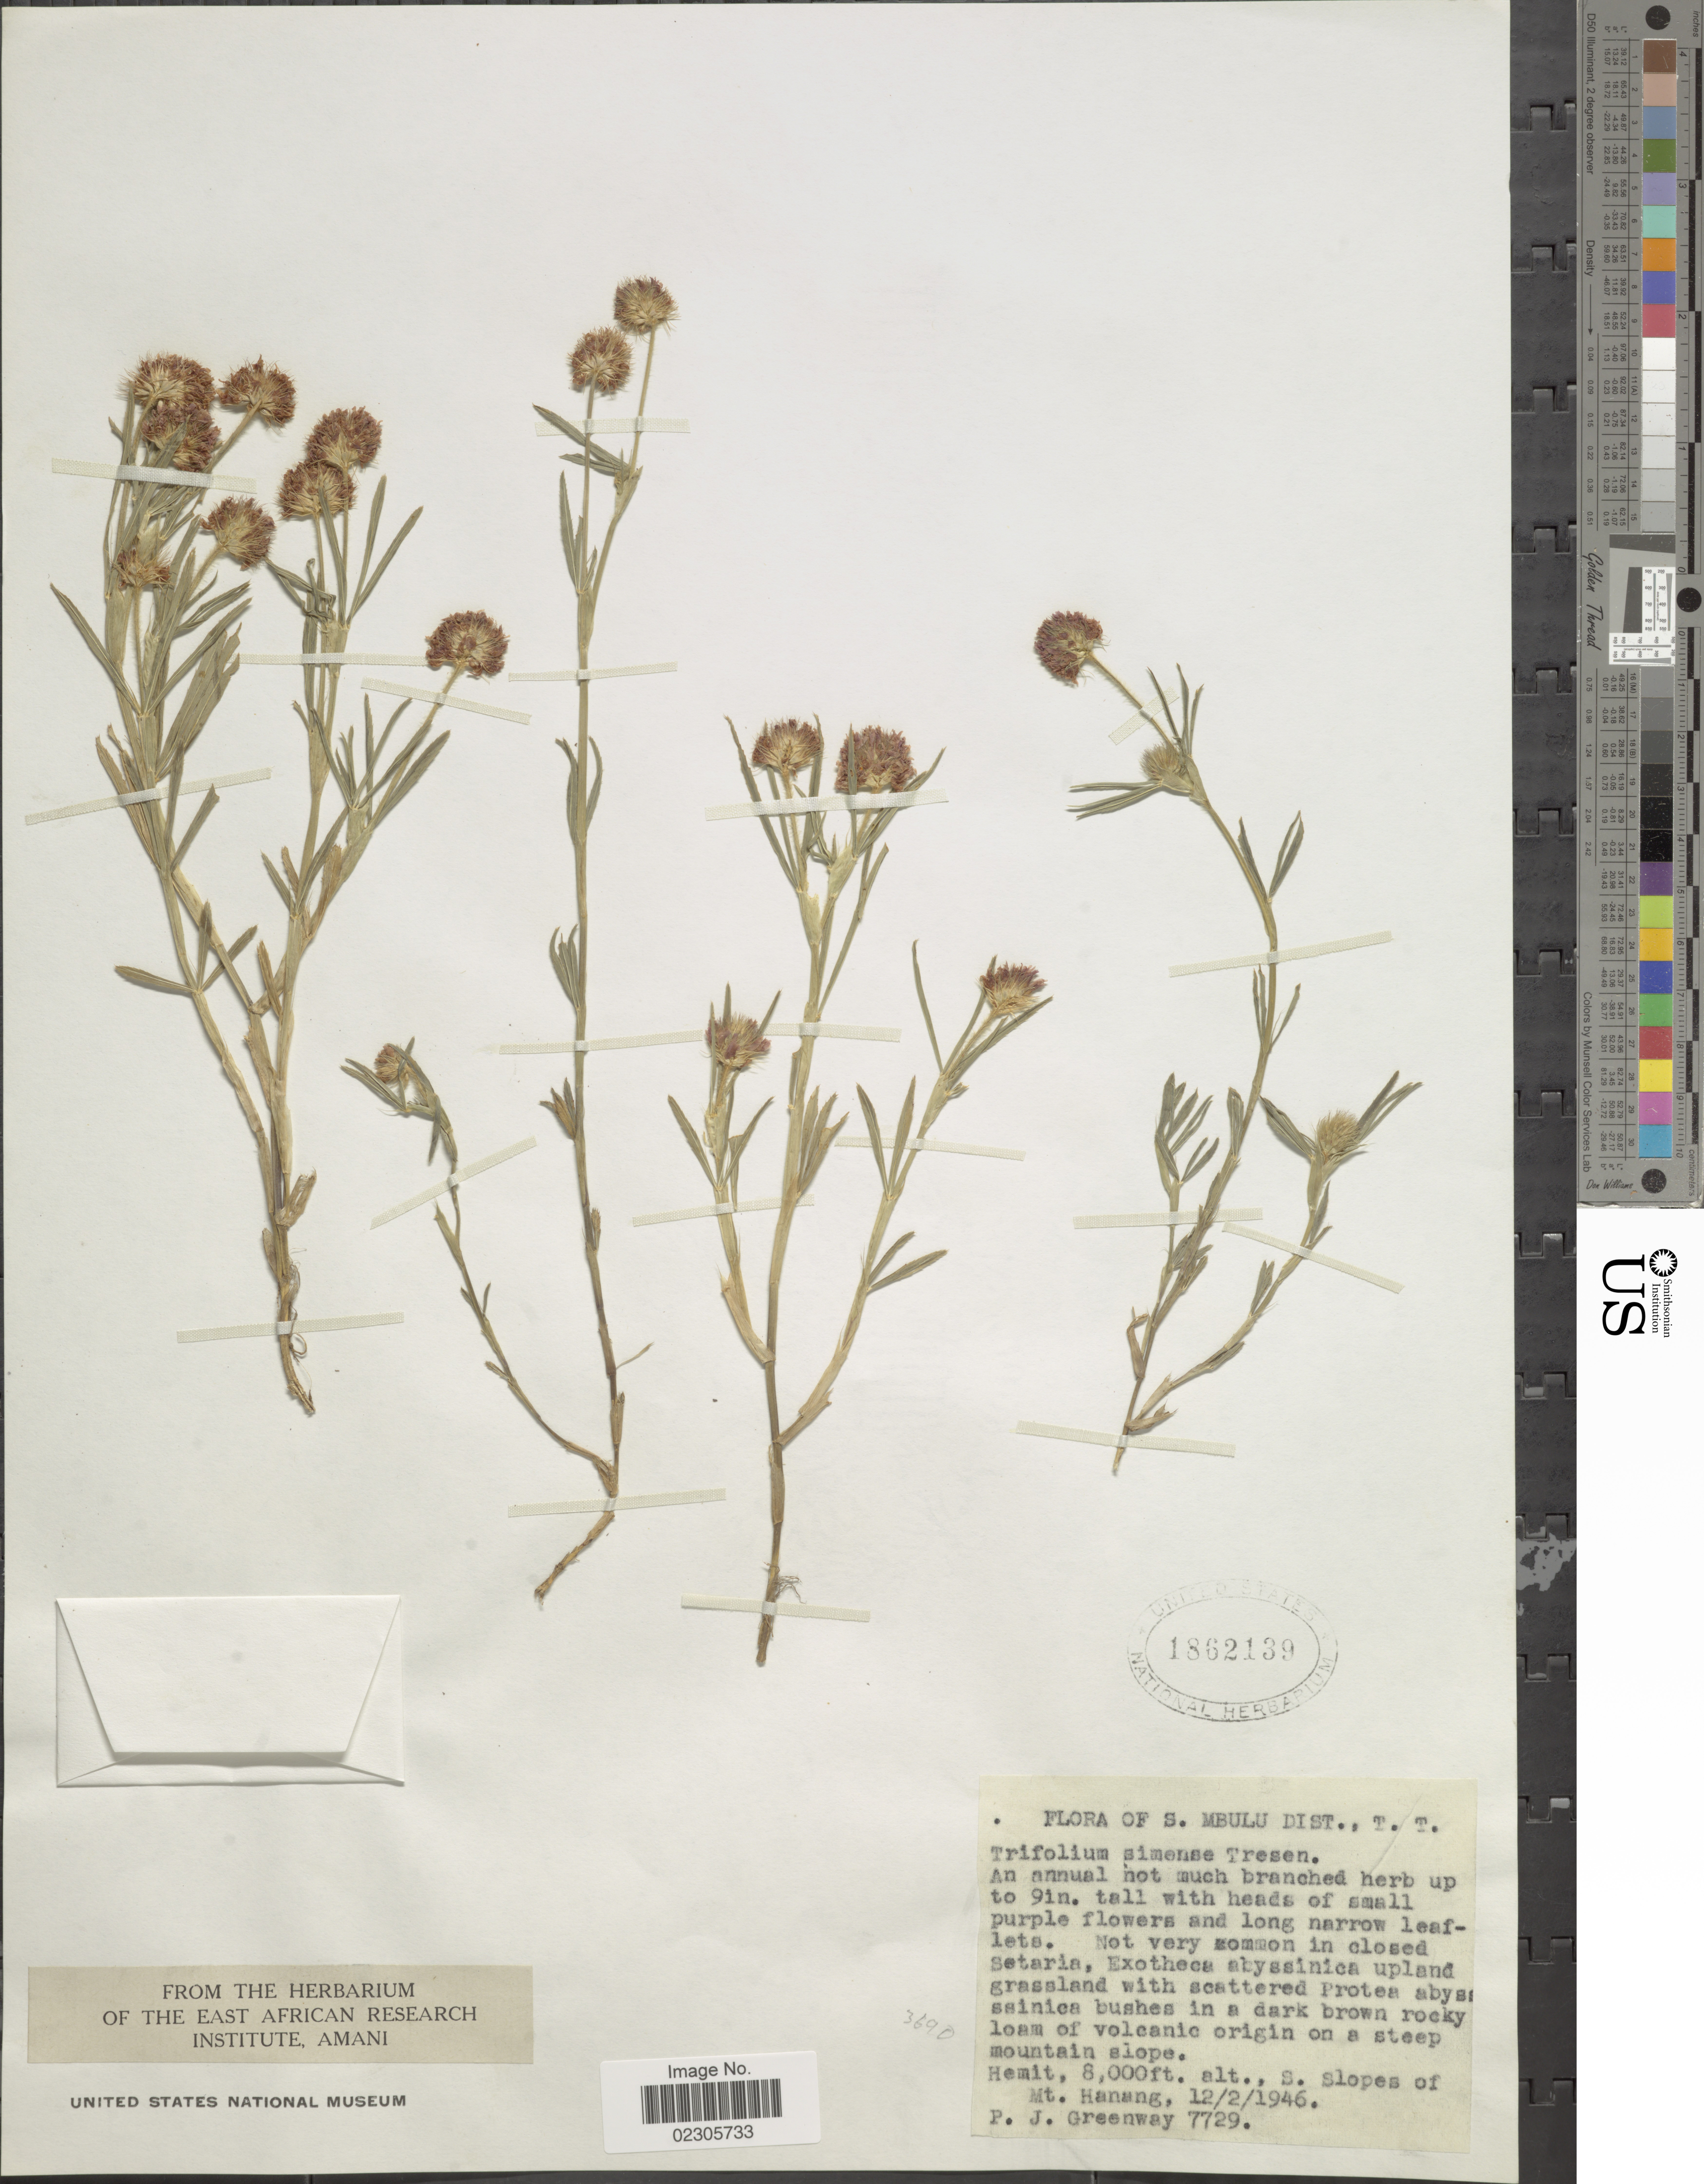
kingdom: Plantae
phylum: Tracheophyta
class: Magnoliopsida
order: Fabales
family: Fabaceae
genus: Trifolium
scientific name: Trifolium simense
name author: Fresen.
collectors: P. J. Greenway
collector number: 7729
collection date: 1946-02-12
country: Tanzania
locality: S. Mbulu Dist., T.T., Hemit, Mt. Hanang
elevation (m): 2438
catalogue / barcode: US 1862139